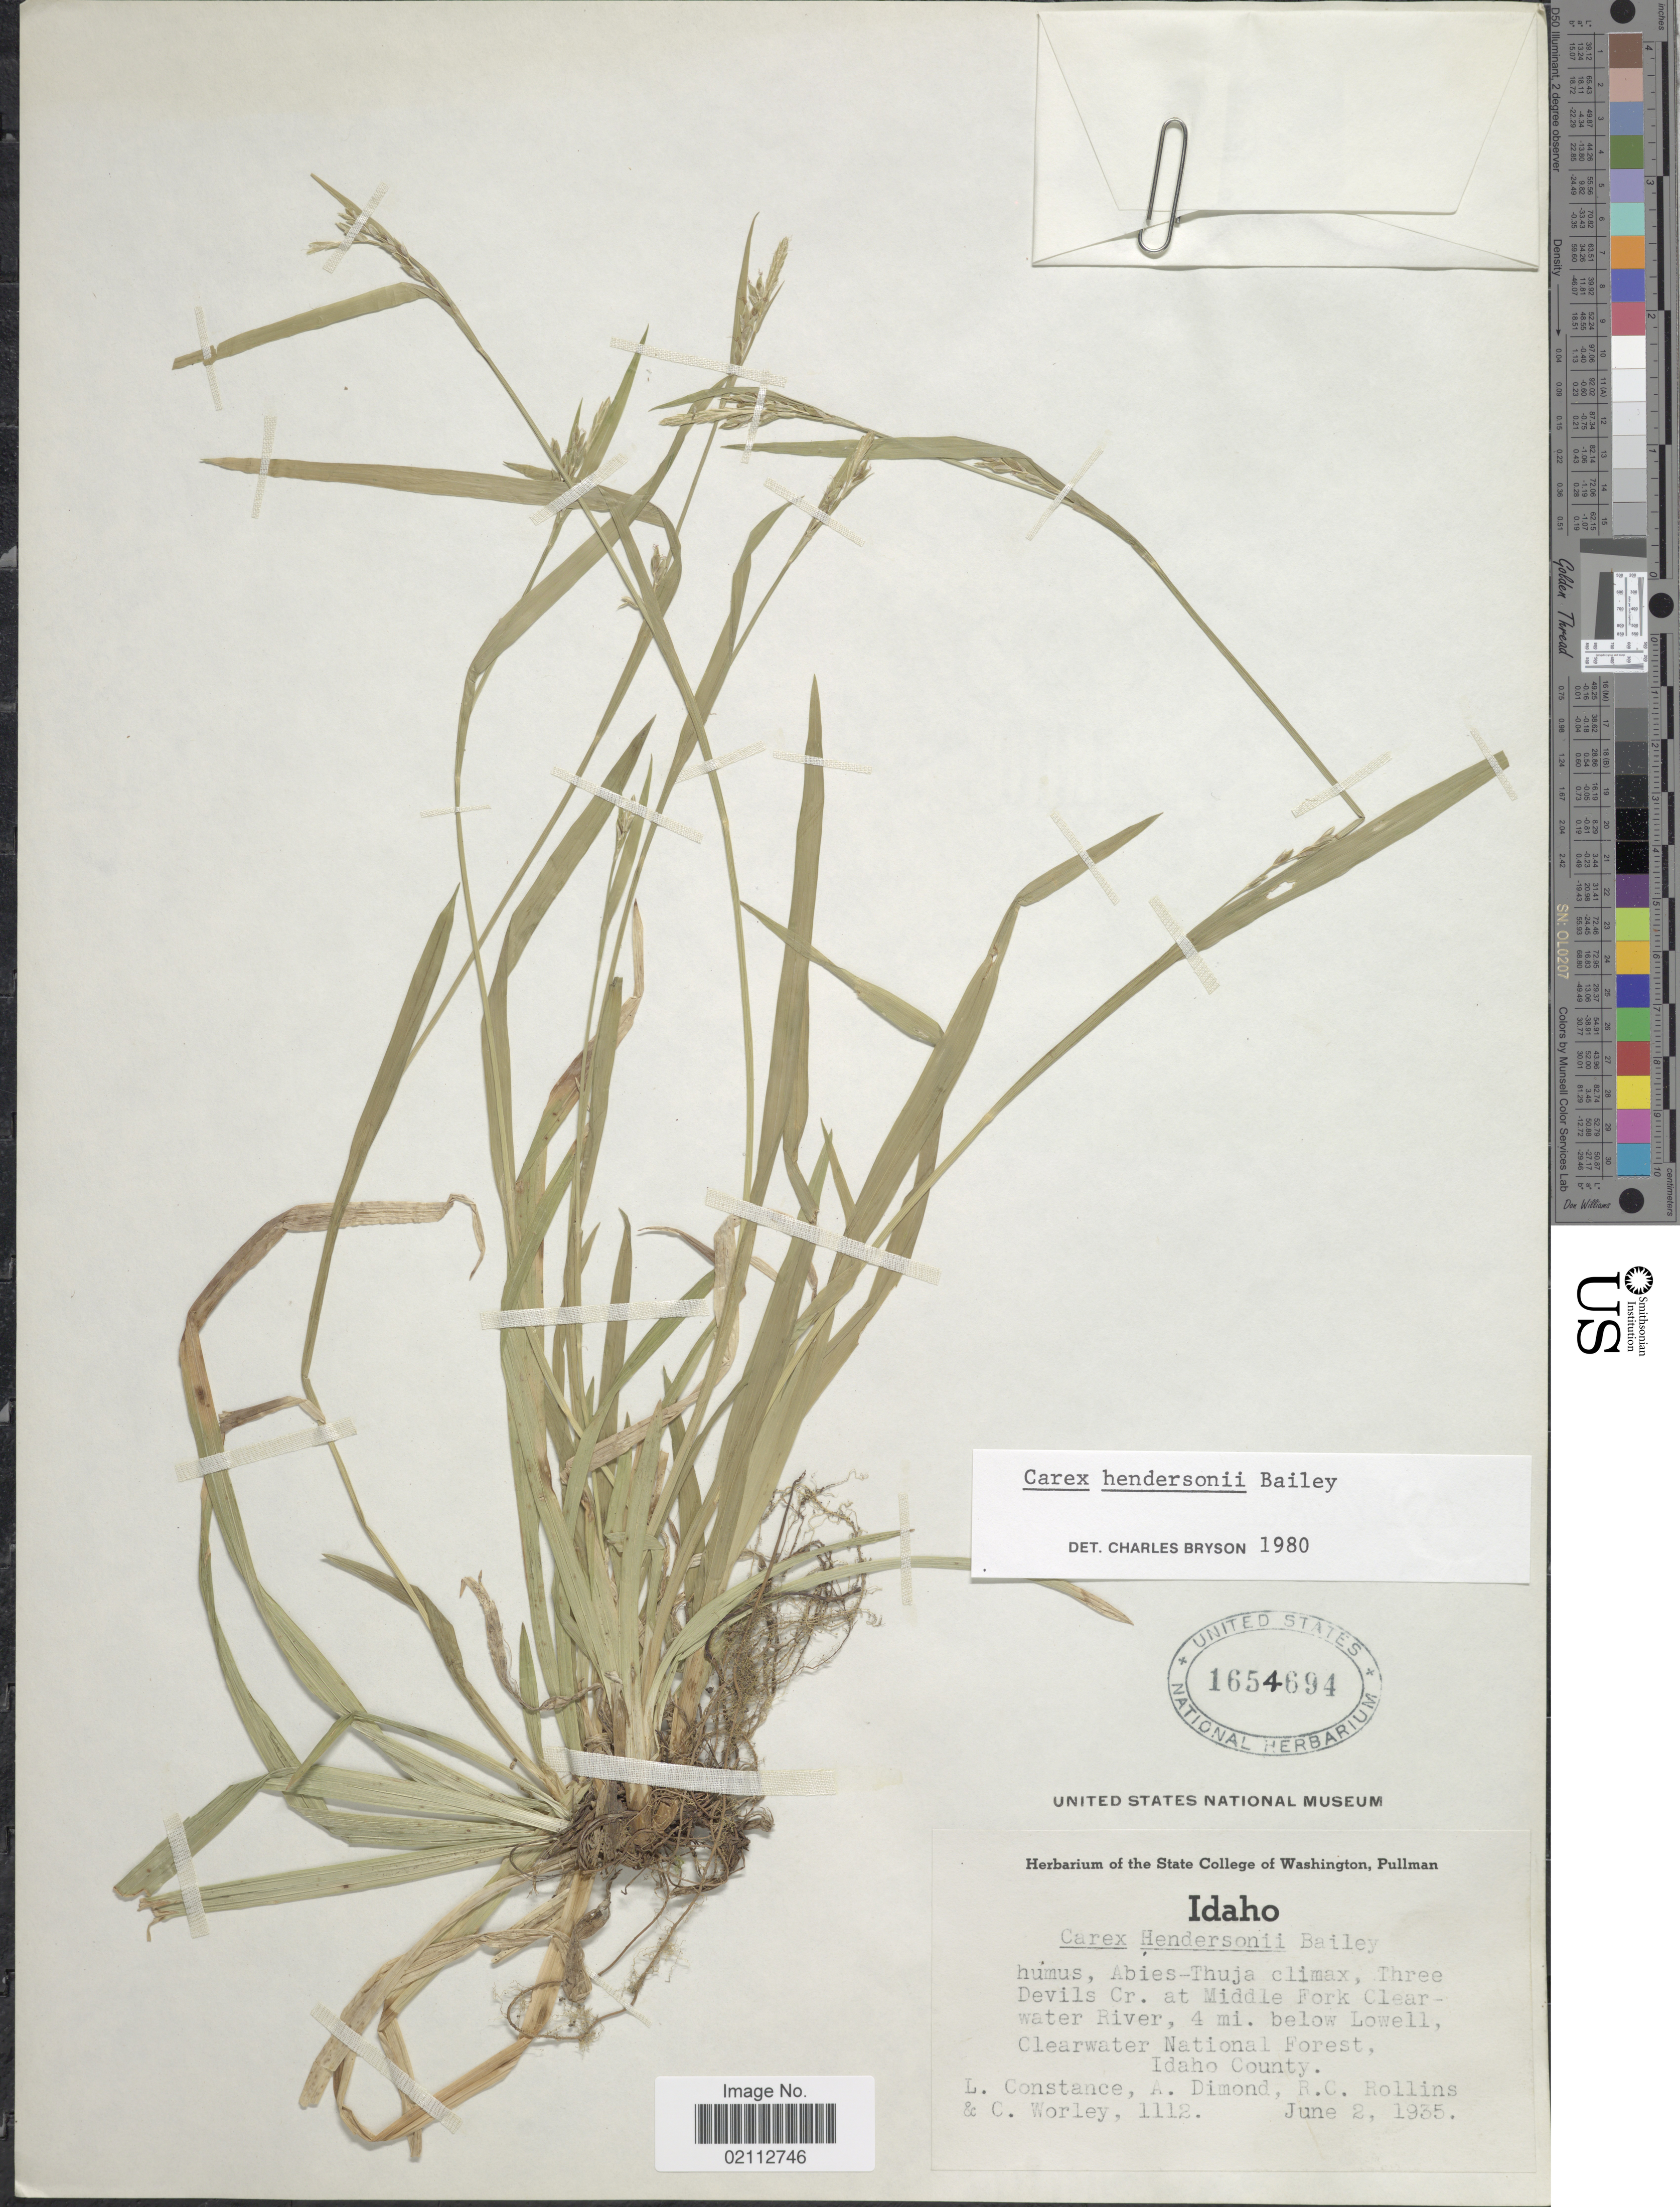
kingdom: Plantae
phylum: Tracheophyta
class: Liliopsida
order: Poales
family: Cyperaceae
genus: Carex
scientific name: Carex hendersonii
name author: L.H. Bailey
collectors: L. Constance, A. Dimond, R. Hollins & C. Worley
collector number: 1112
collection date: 1935-06-02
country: United States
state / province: Idaho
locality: Three Devils Cr. at Middle Fork Clearwater River, 4 mi. below Lowell, Clearwater National Forest, Idaho County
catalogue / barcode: US 1654694